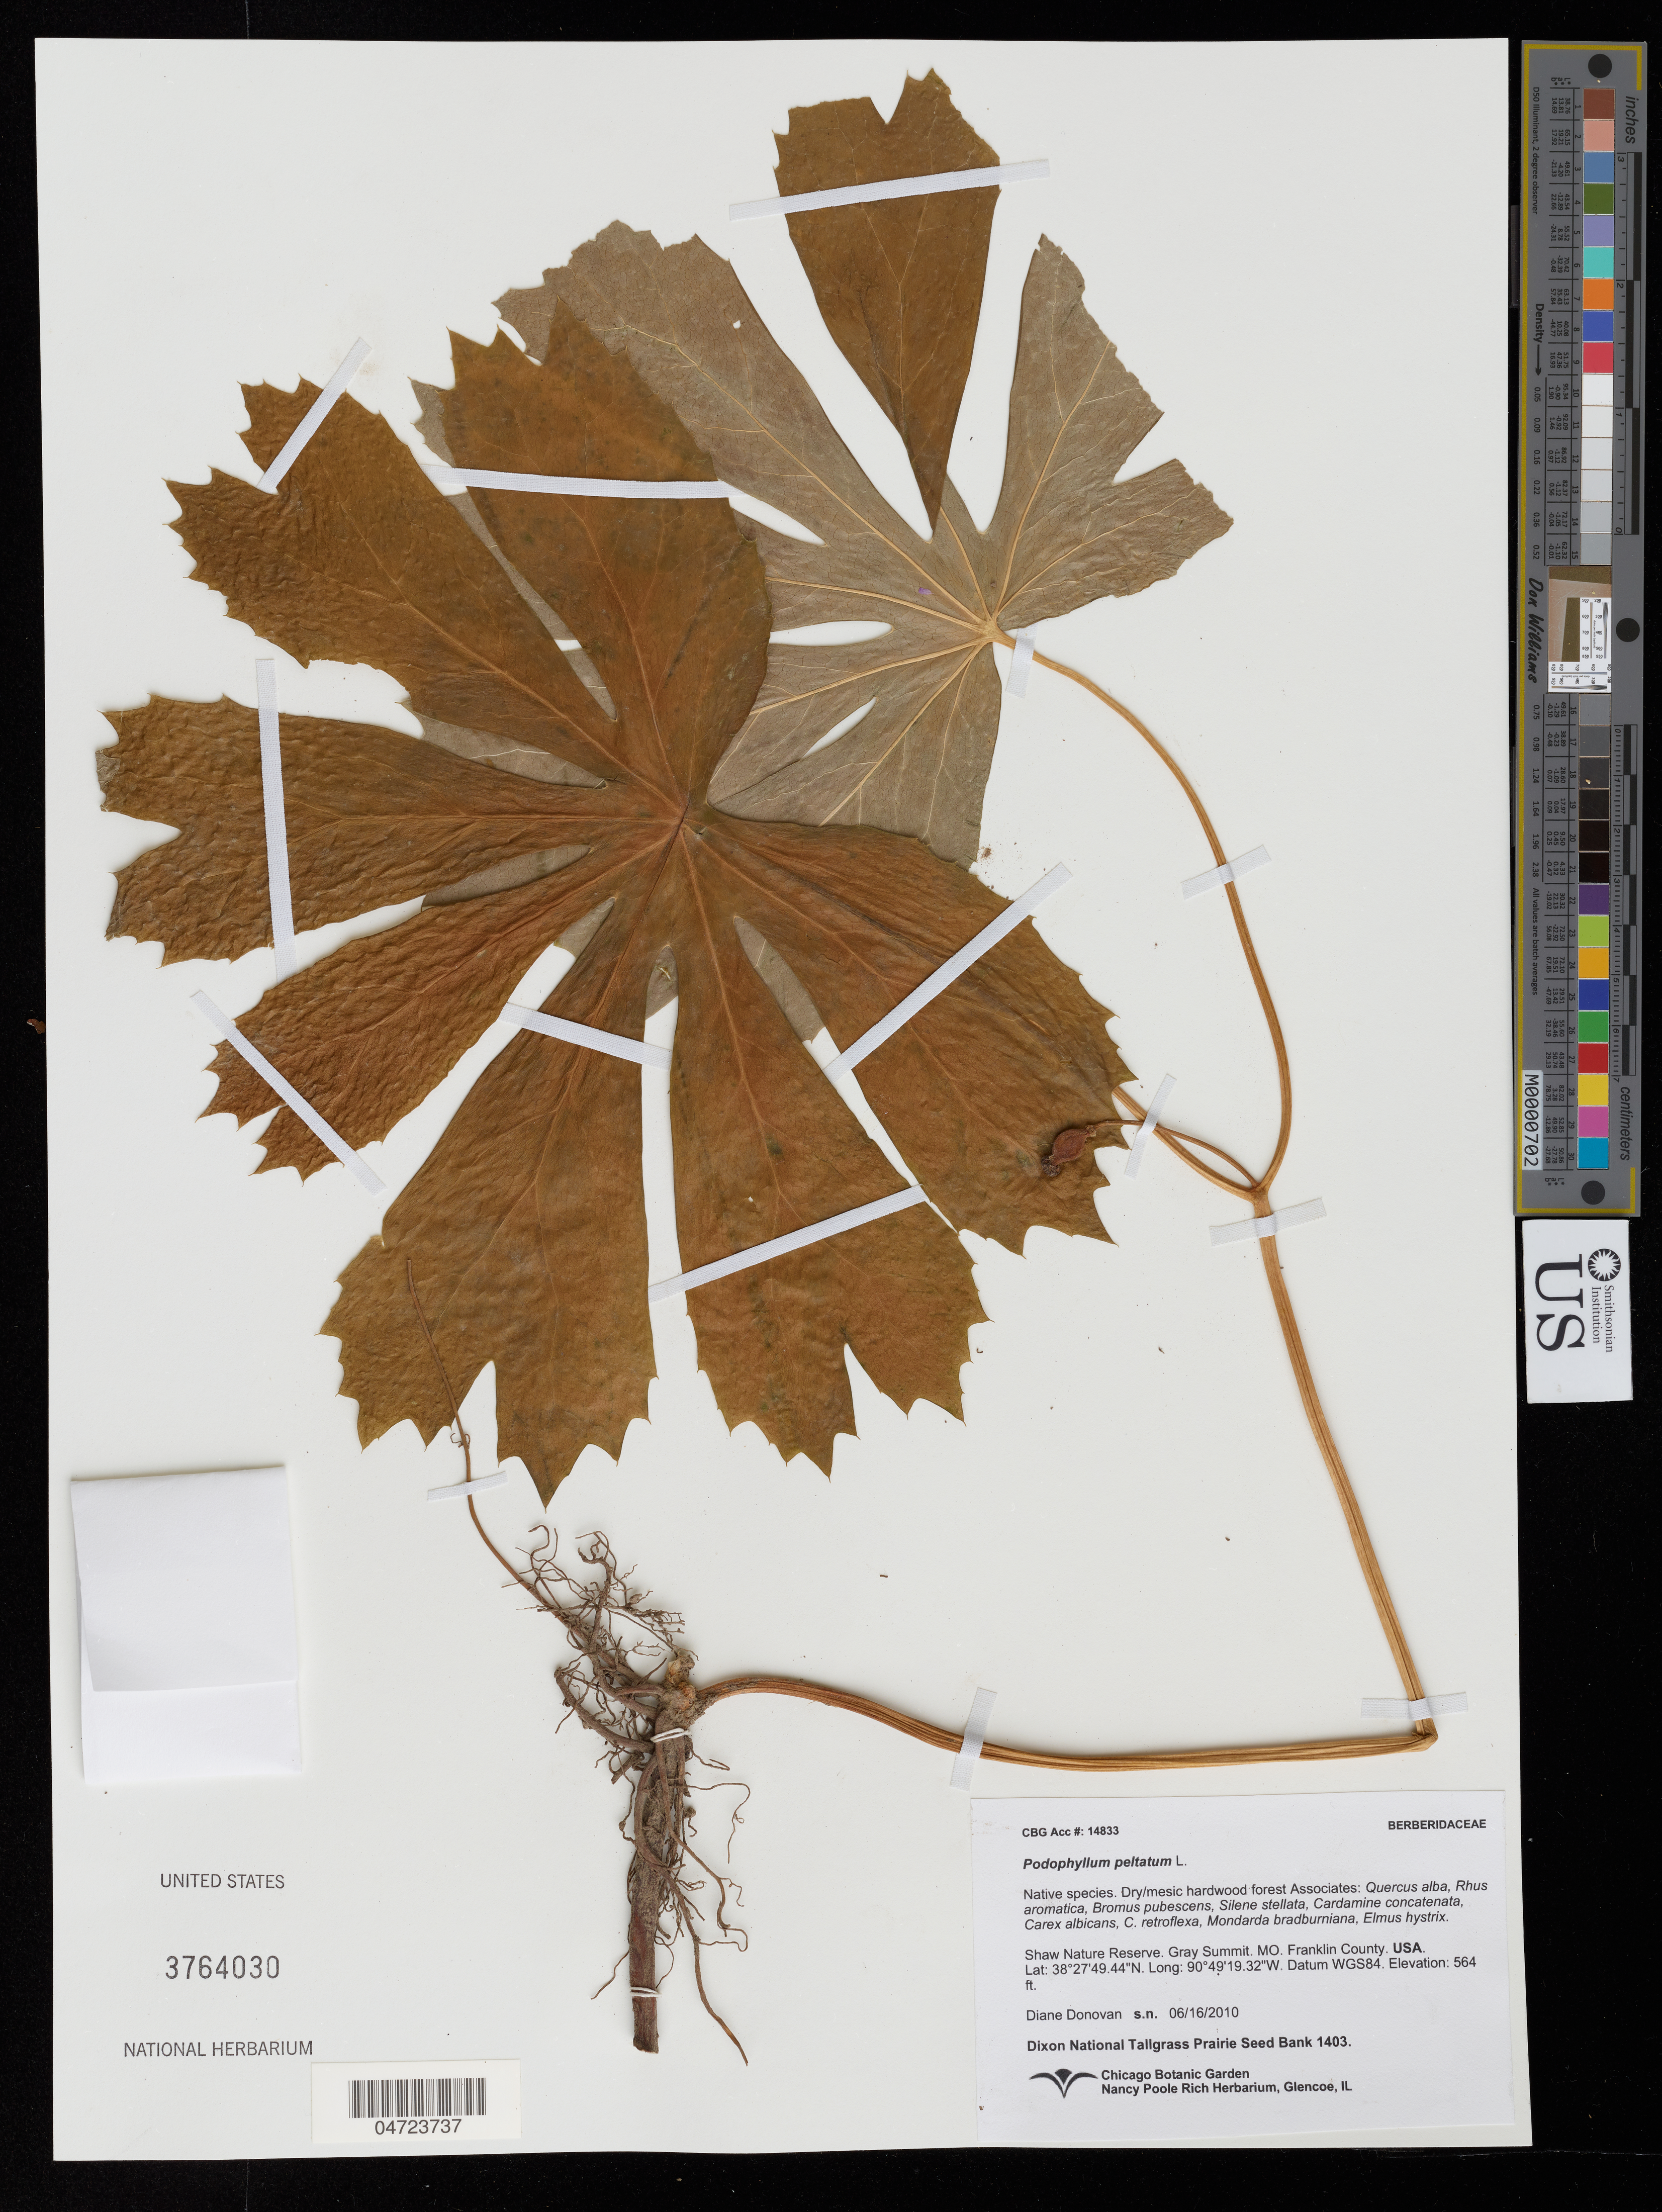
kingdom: Plantae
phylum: Tracheophyta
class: Magnoliopsida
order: Ranunculales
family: Berberidaceae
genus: Podophyllum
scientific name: Podophyllum peltatum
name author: L.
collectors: D. Donovan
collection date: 2010-06-16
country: United States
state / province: Missouri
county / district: Franklin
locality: Shaw Nature Reserve. Gray Summit. MO. Franklin County.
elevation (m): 172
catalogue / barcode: US 3764030